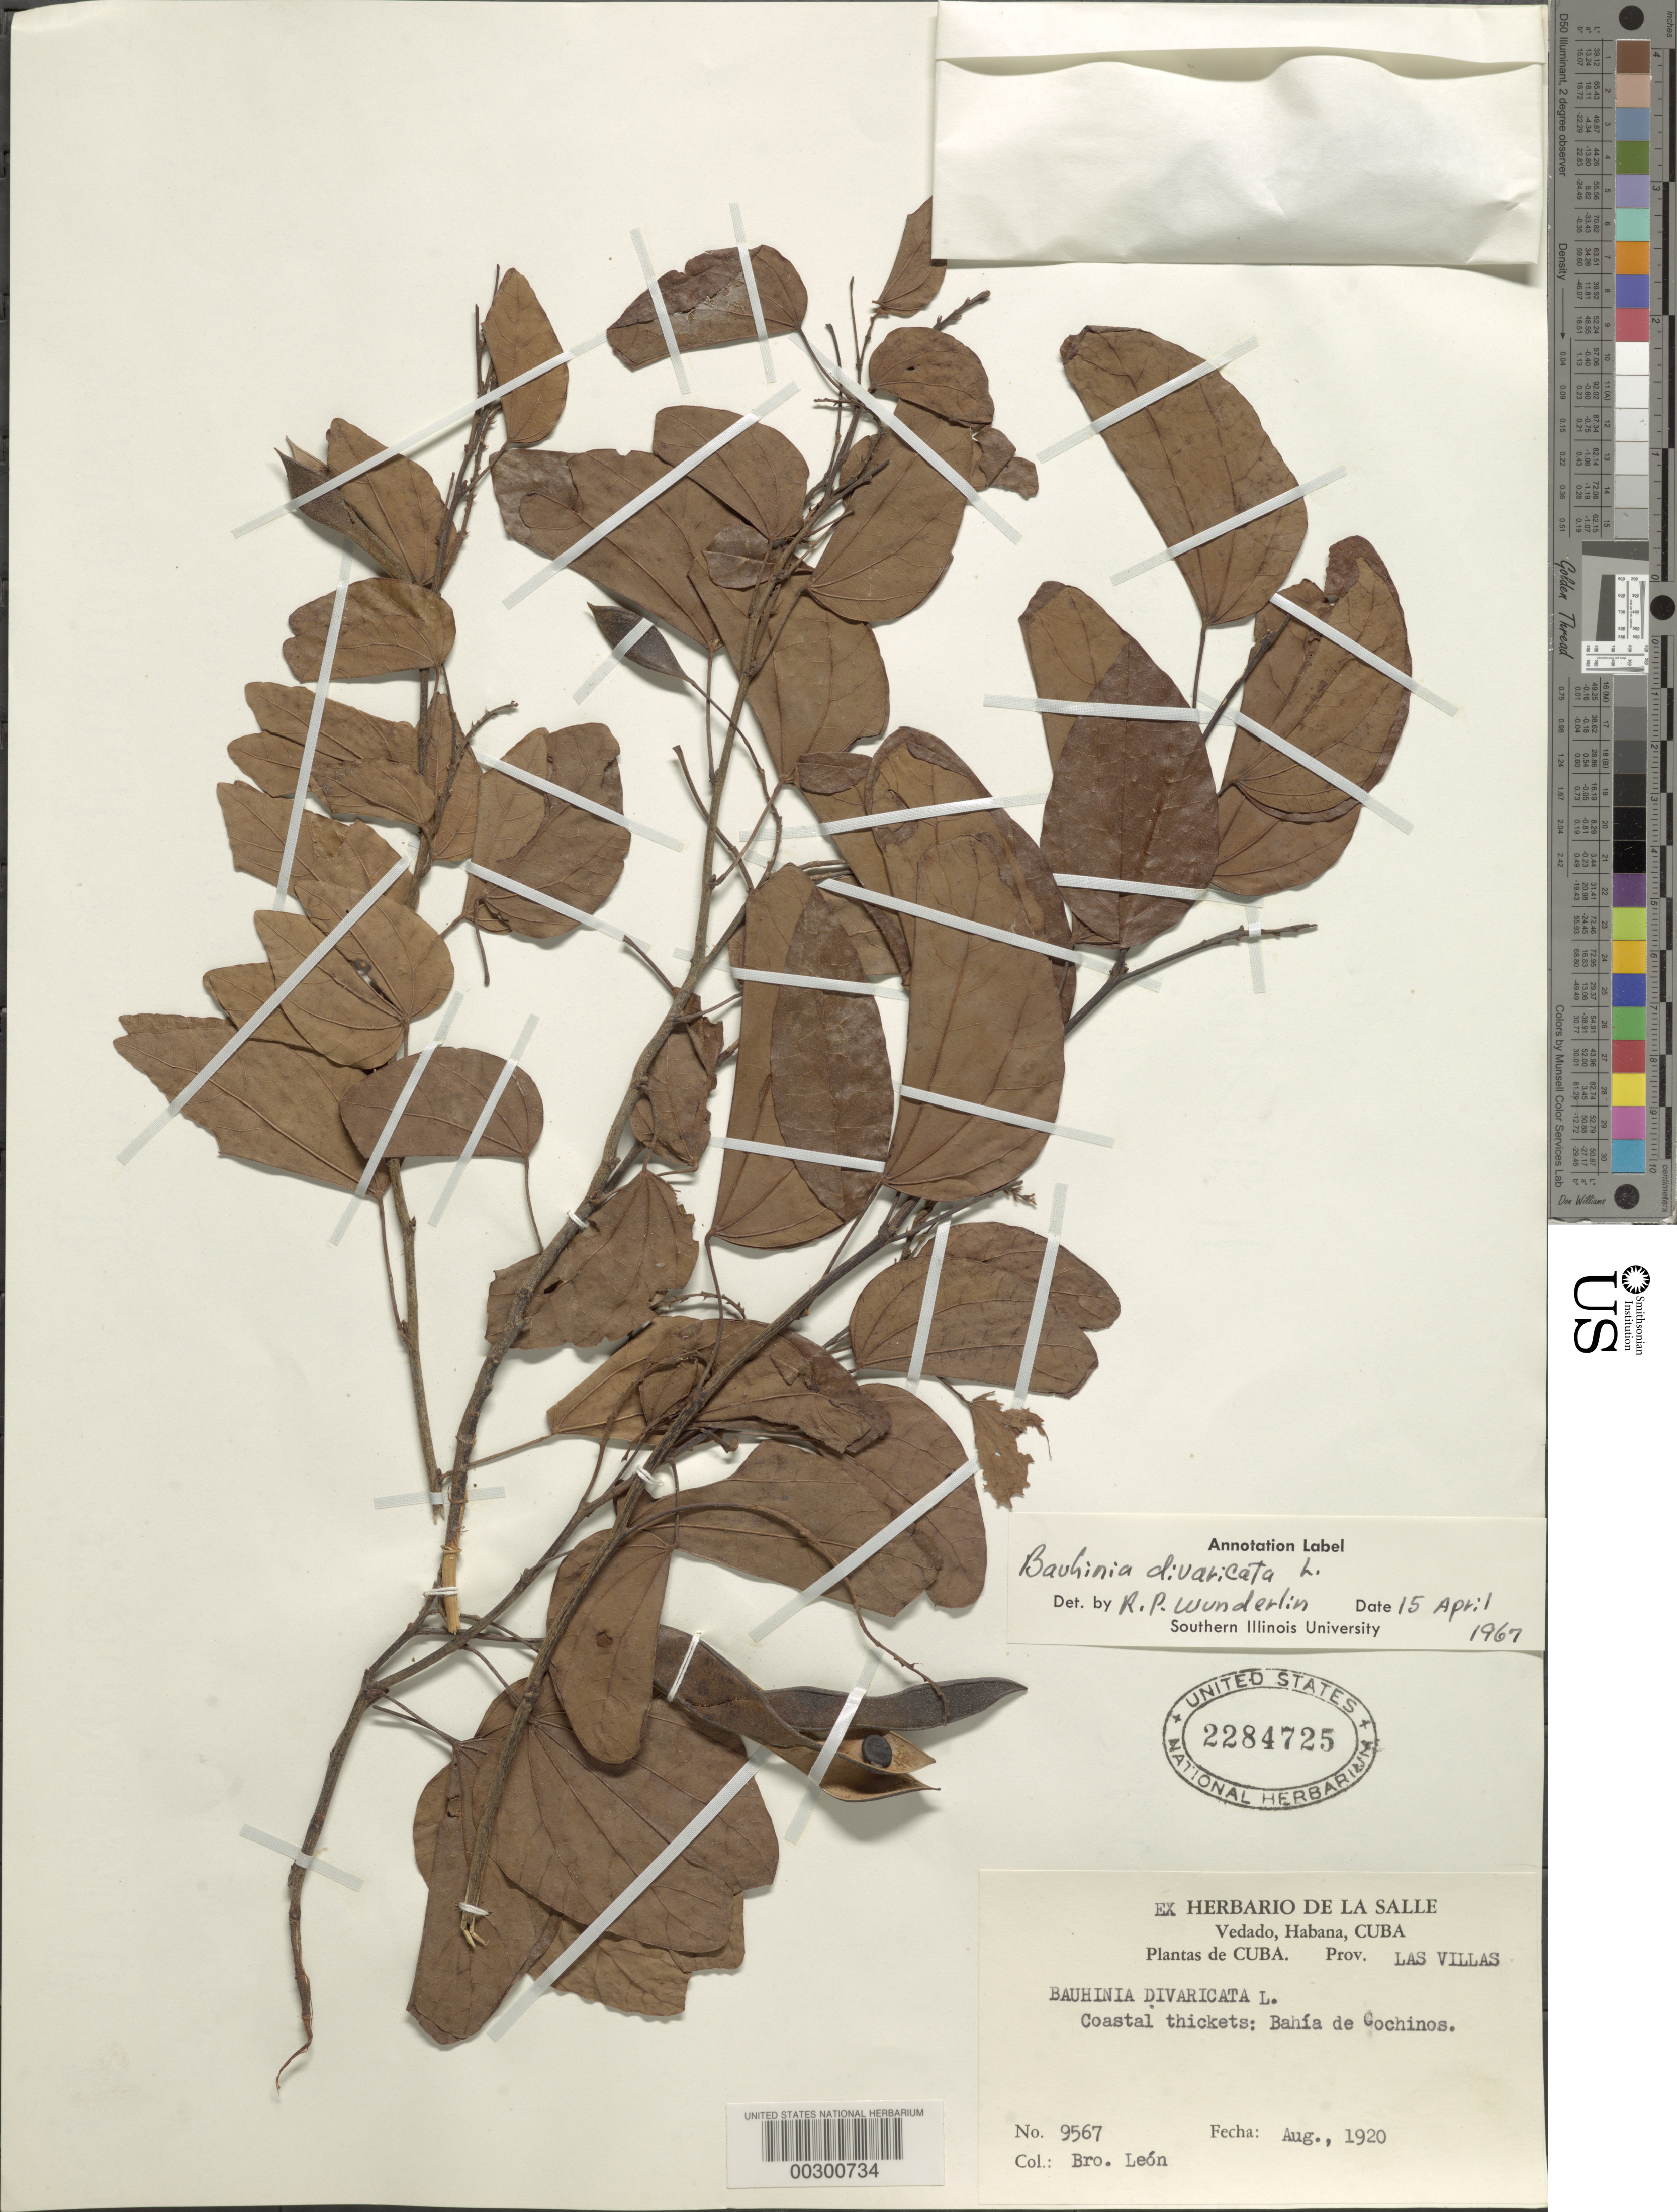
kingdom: Plantae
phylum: Tracheophyta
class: Magnoliopsida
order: Fabales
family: Fabaceae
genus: Bauhinia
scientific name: Bauhinia divaricata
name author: L.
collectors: Bro. León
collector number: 9567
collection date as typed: Aug 1920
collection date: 1920-08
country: Cuba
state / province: Las Villas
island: Greater Antilles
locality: Bahia de Cochinos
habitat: Coastal thickets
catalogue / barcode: US 2284725